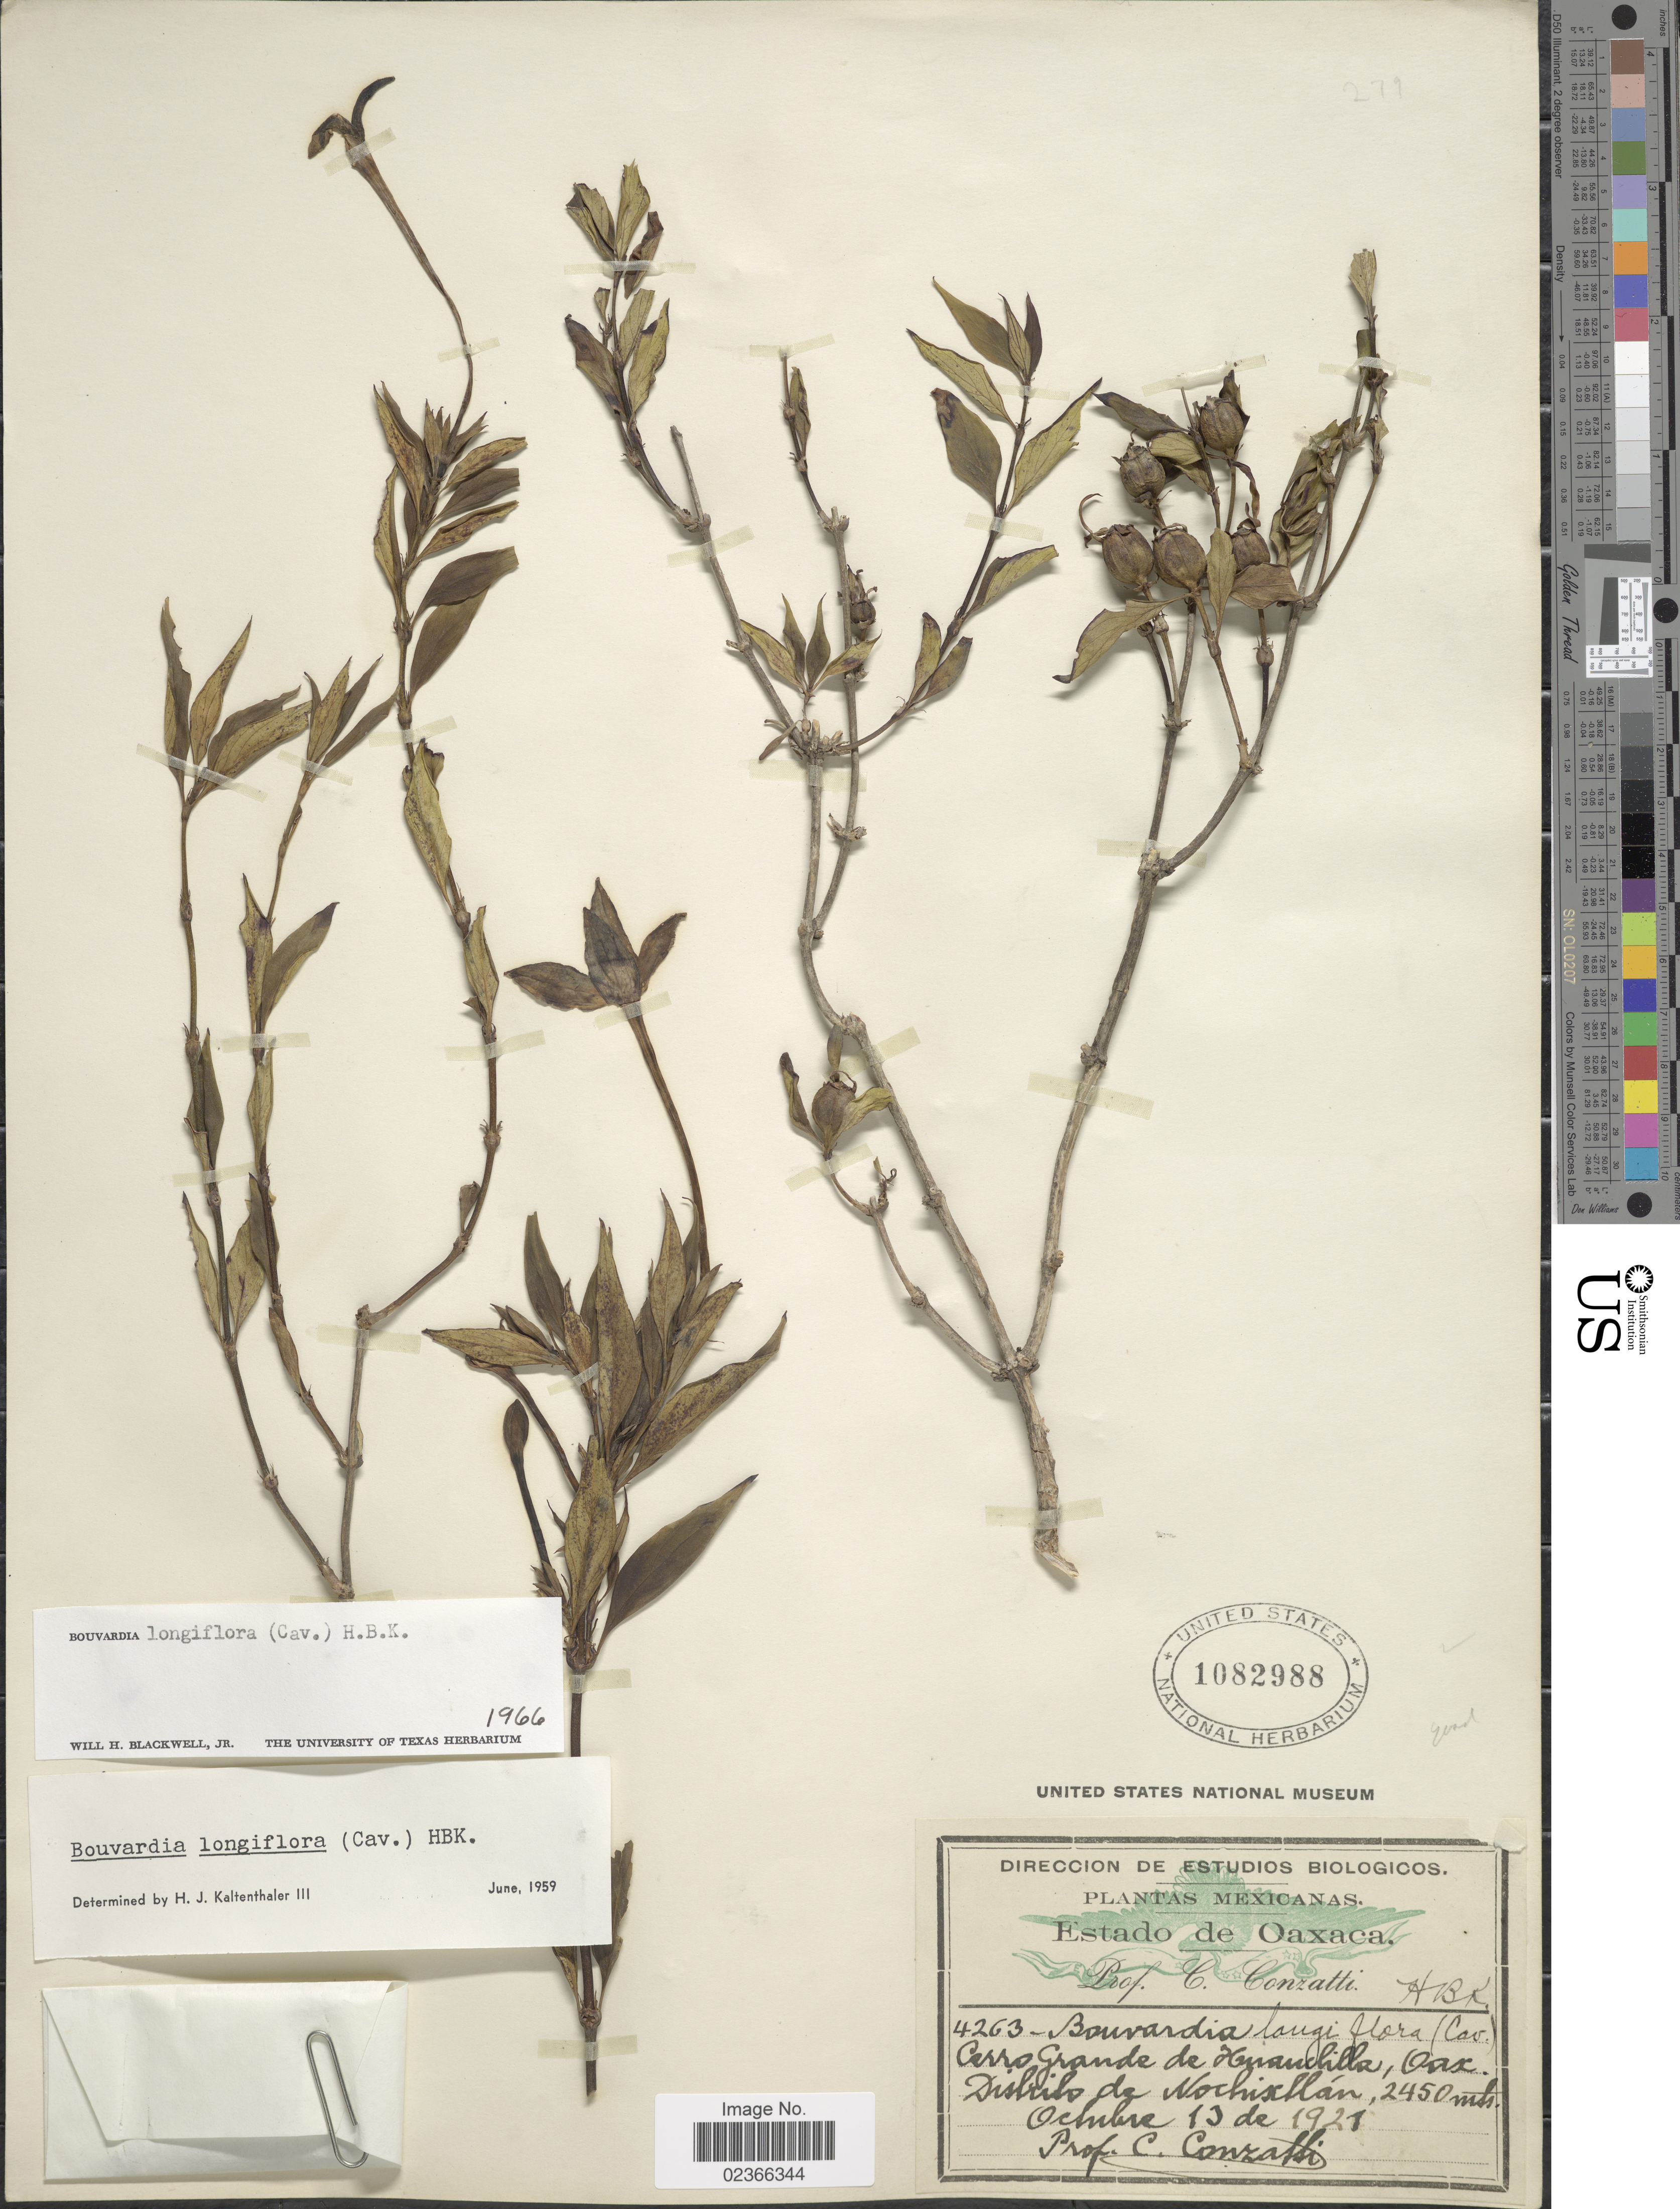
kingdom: Plantae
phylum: Tracheophyta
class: Magnoliopsida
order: Gentianales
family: Rubiaceae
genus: Bouvardia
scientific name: Bouvardia longiflora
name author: (Cav.) Kunth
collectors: C. Conzatti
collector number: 4263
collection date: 1921-10-13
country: Mexico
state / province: Oaxaca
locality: Cerro Grande de Huauclilla, Distrito de Nochixtlan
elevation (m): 2450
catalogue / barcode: US 1082988